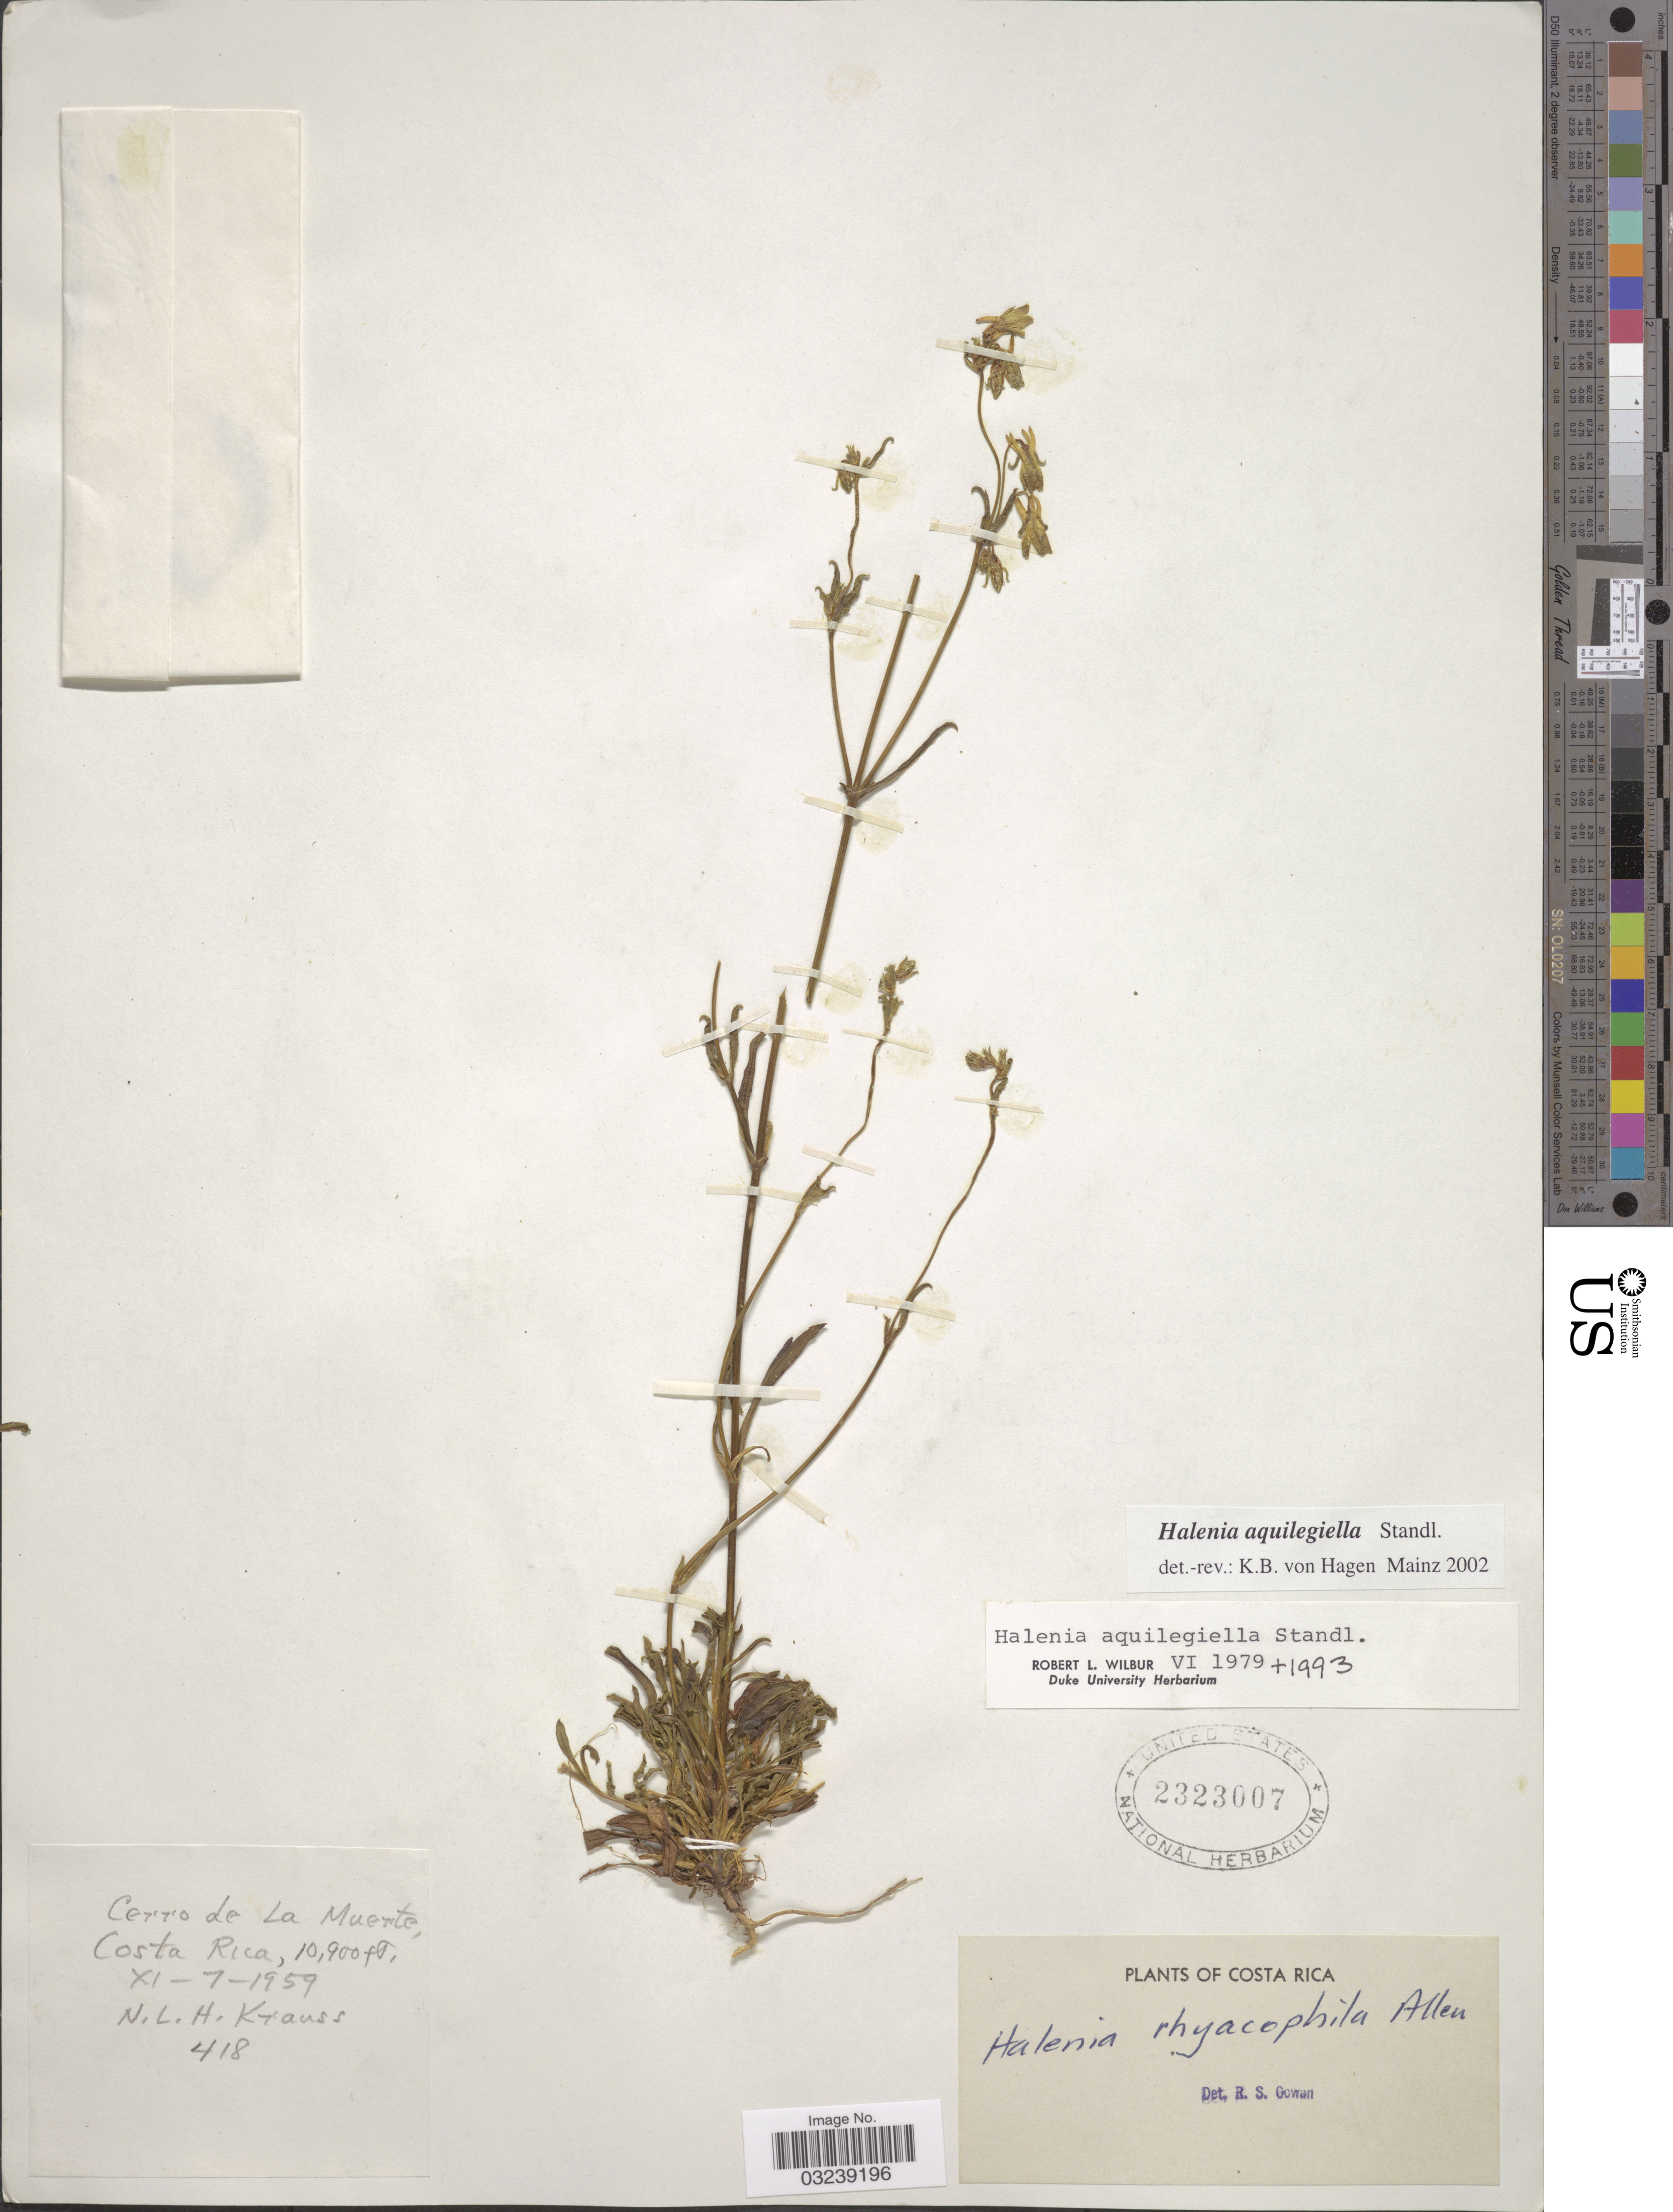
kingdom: Plantae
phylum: Tracheophyta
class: Magnoliopsida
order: Gentianales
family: Gentianaceae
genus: Halenia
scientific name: Halenia aquilegiella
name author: Standl.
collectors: N. Krauss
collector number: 418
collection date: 1959-11-07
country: Costa Rica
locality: Cerro de La Muerte.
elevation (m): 3322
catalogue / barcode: US 2323007